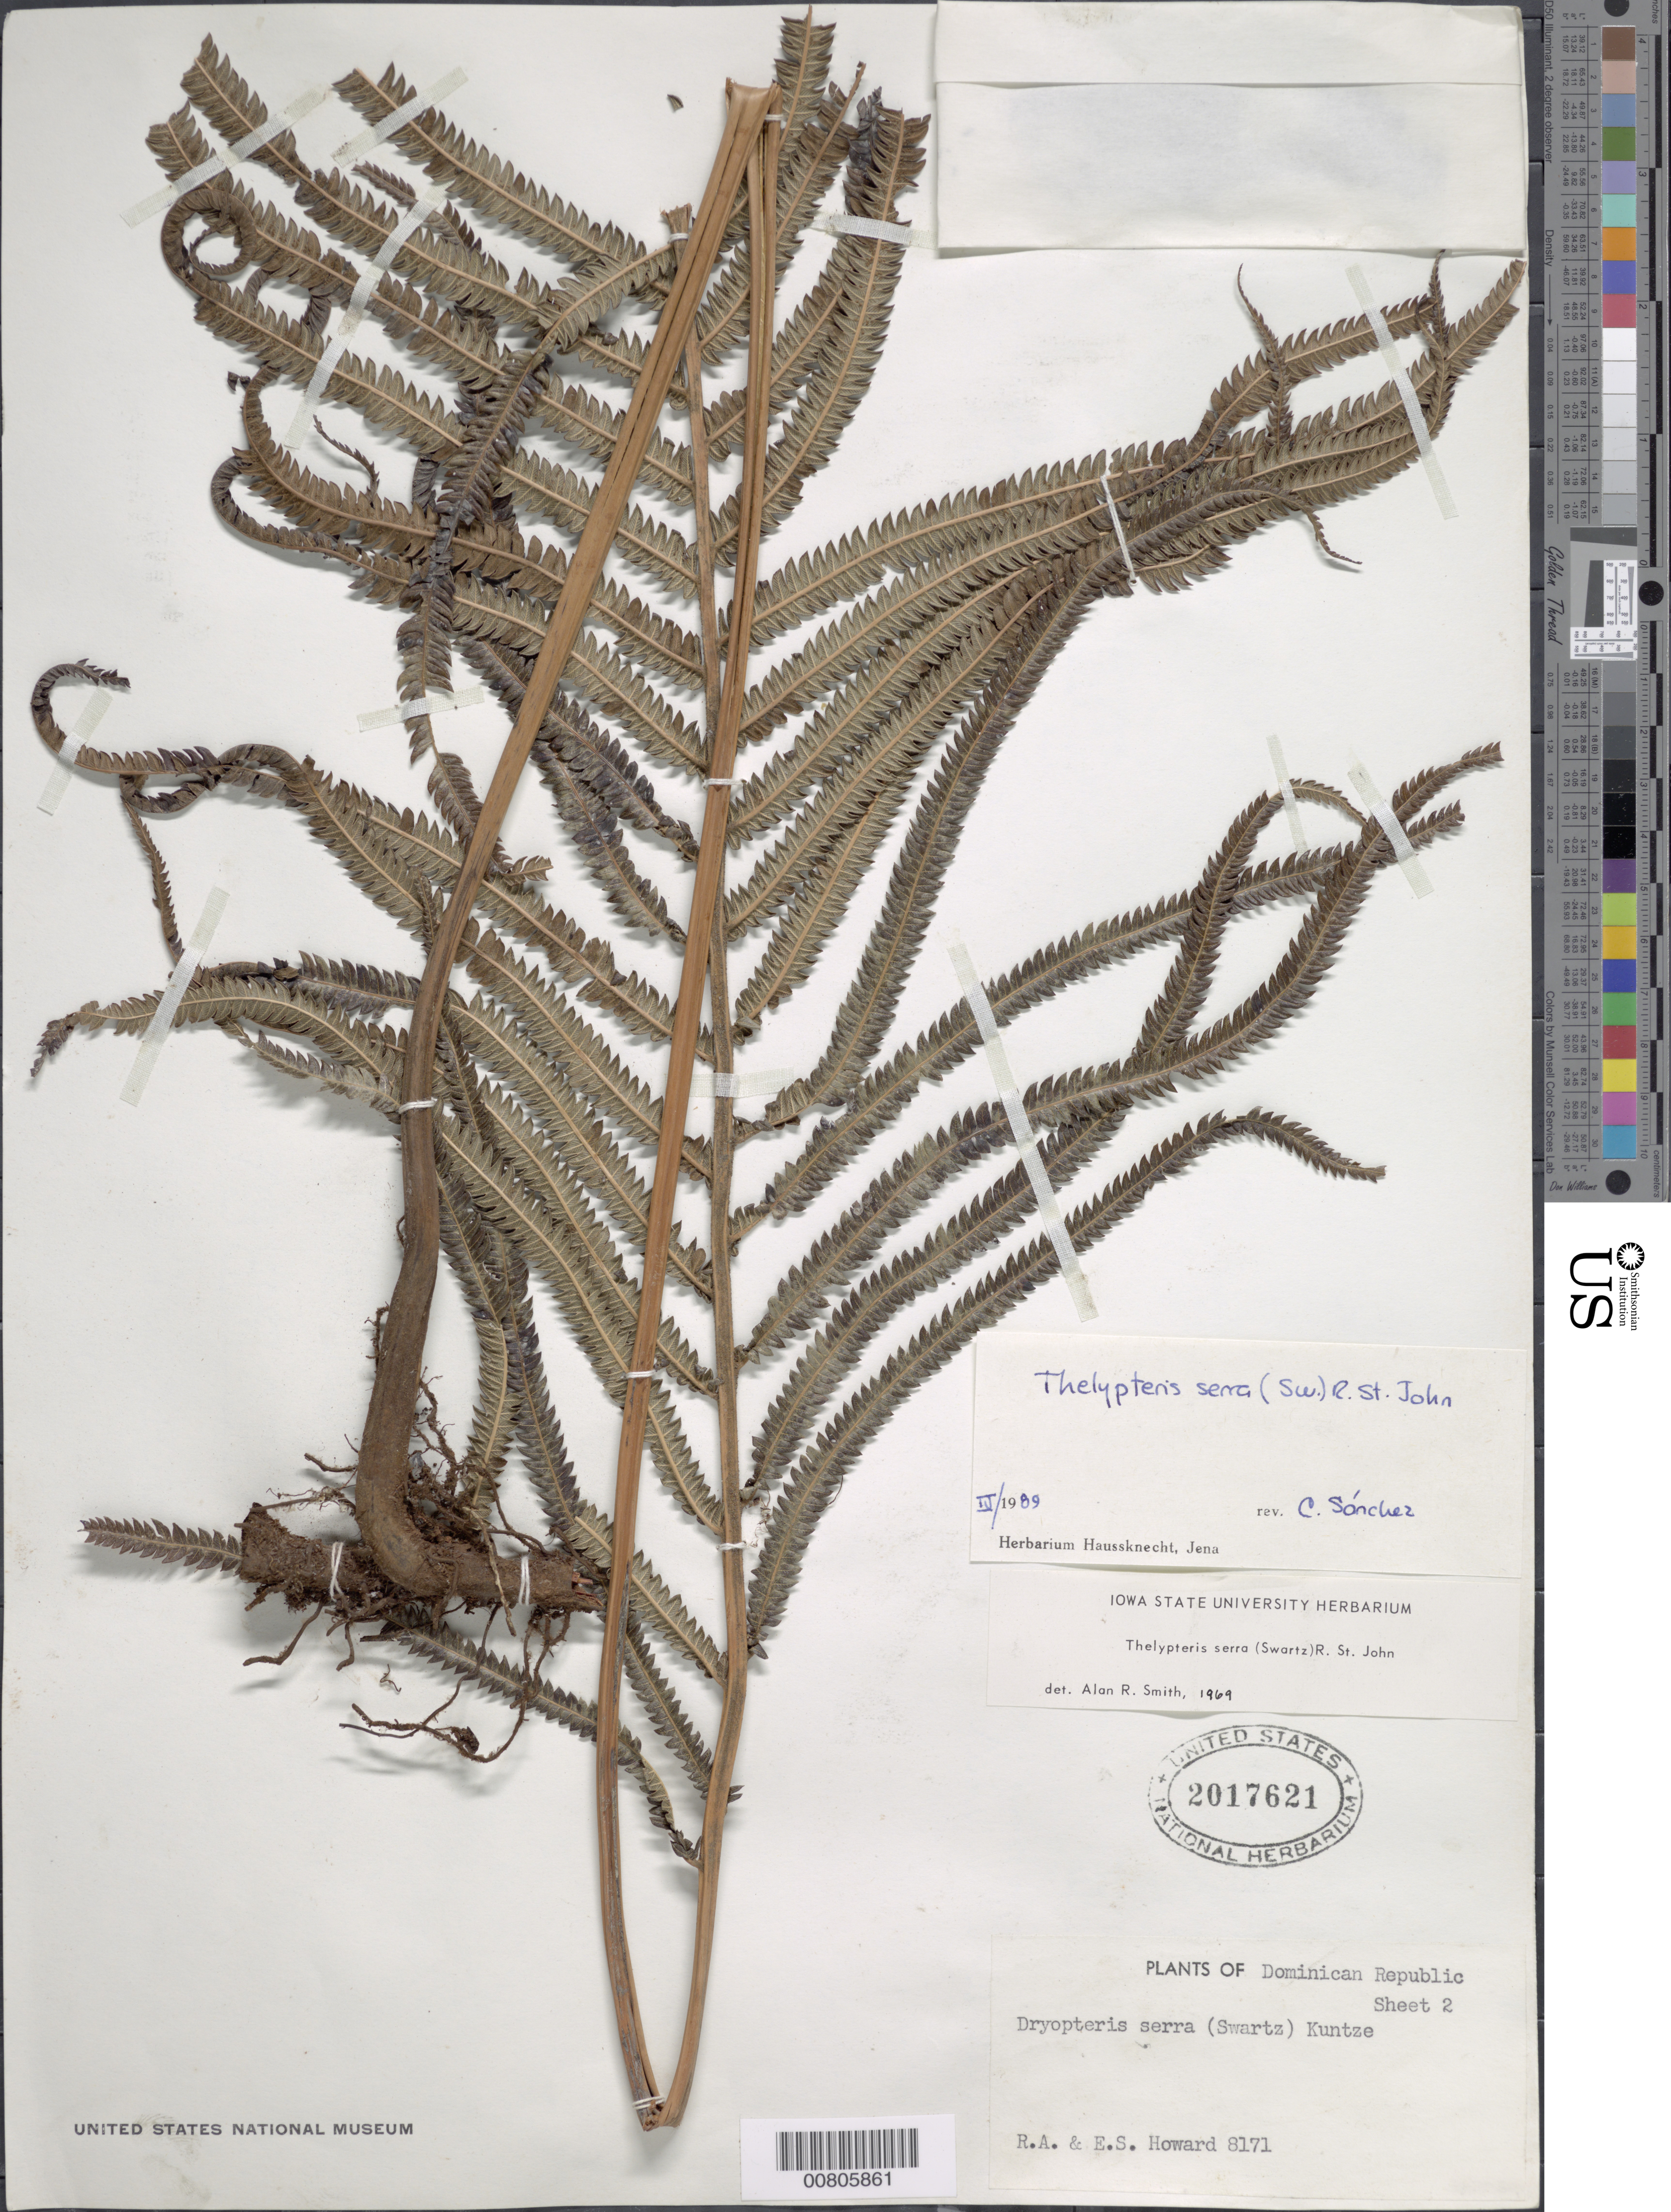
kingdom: Plantae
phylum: Tracheophyta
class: Polypodiopsida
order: Polypodiales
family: Thelypteridaceae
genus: Christella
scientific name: Christella serra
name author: (Sw.) Holttum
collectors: R. A. Howard & E. S. Howard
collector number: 8171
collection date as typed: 08 Aug 1946 to 12 Aug 1946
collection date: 1946-08-08/1946-08-12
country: Dominican Republic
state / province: Barahona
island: Hispaniola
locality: Pedernales to Aceitial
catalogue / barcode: US 2017621